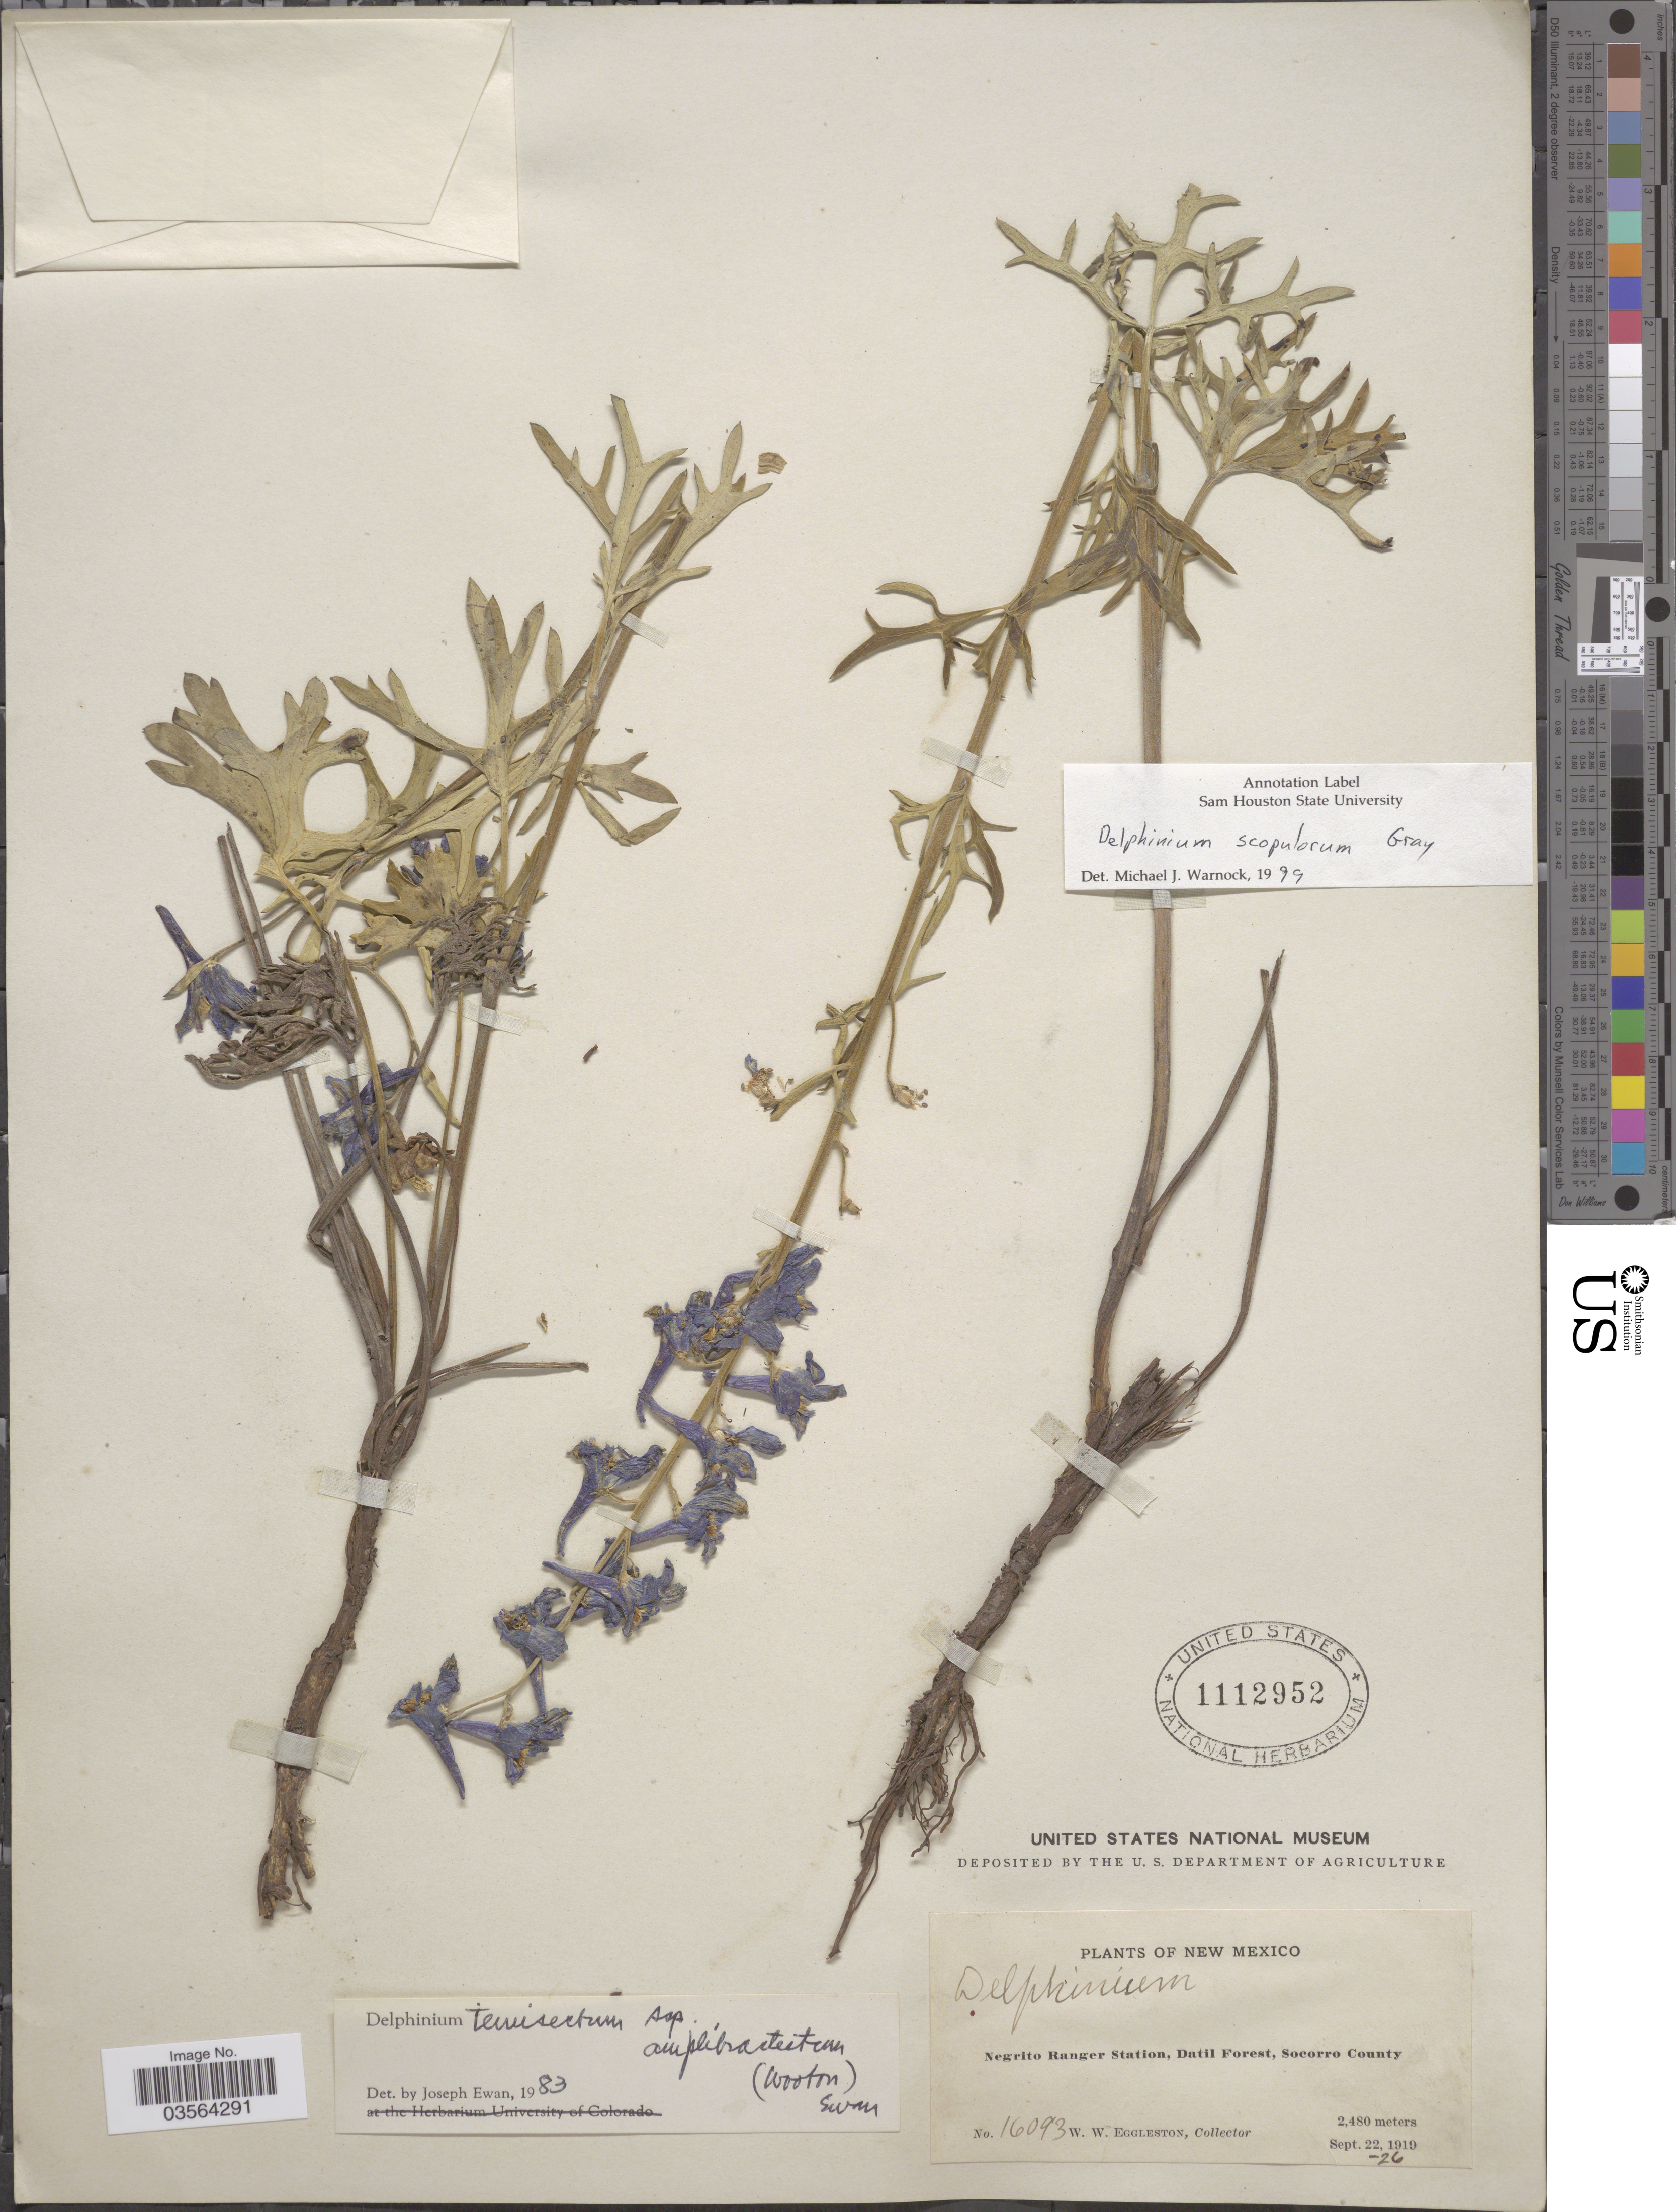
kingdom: Plantae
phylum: Tracheophyta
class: Magnoliopsida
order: Ranunculales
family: Ranunculaceae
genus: Delphinium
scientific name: Delphinium scopulorum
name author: A. Gray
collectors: W. W. Eggleston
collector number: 16093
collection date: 1919-09-22/1919-09-26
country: United States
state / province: New Mexico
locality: Negrito Ranger Station, Datil Forest, Socorro County.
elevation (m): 2480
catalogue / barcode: US 1112952